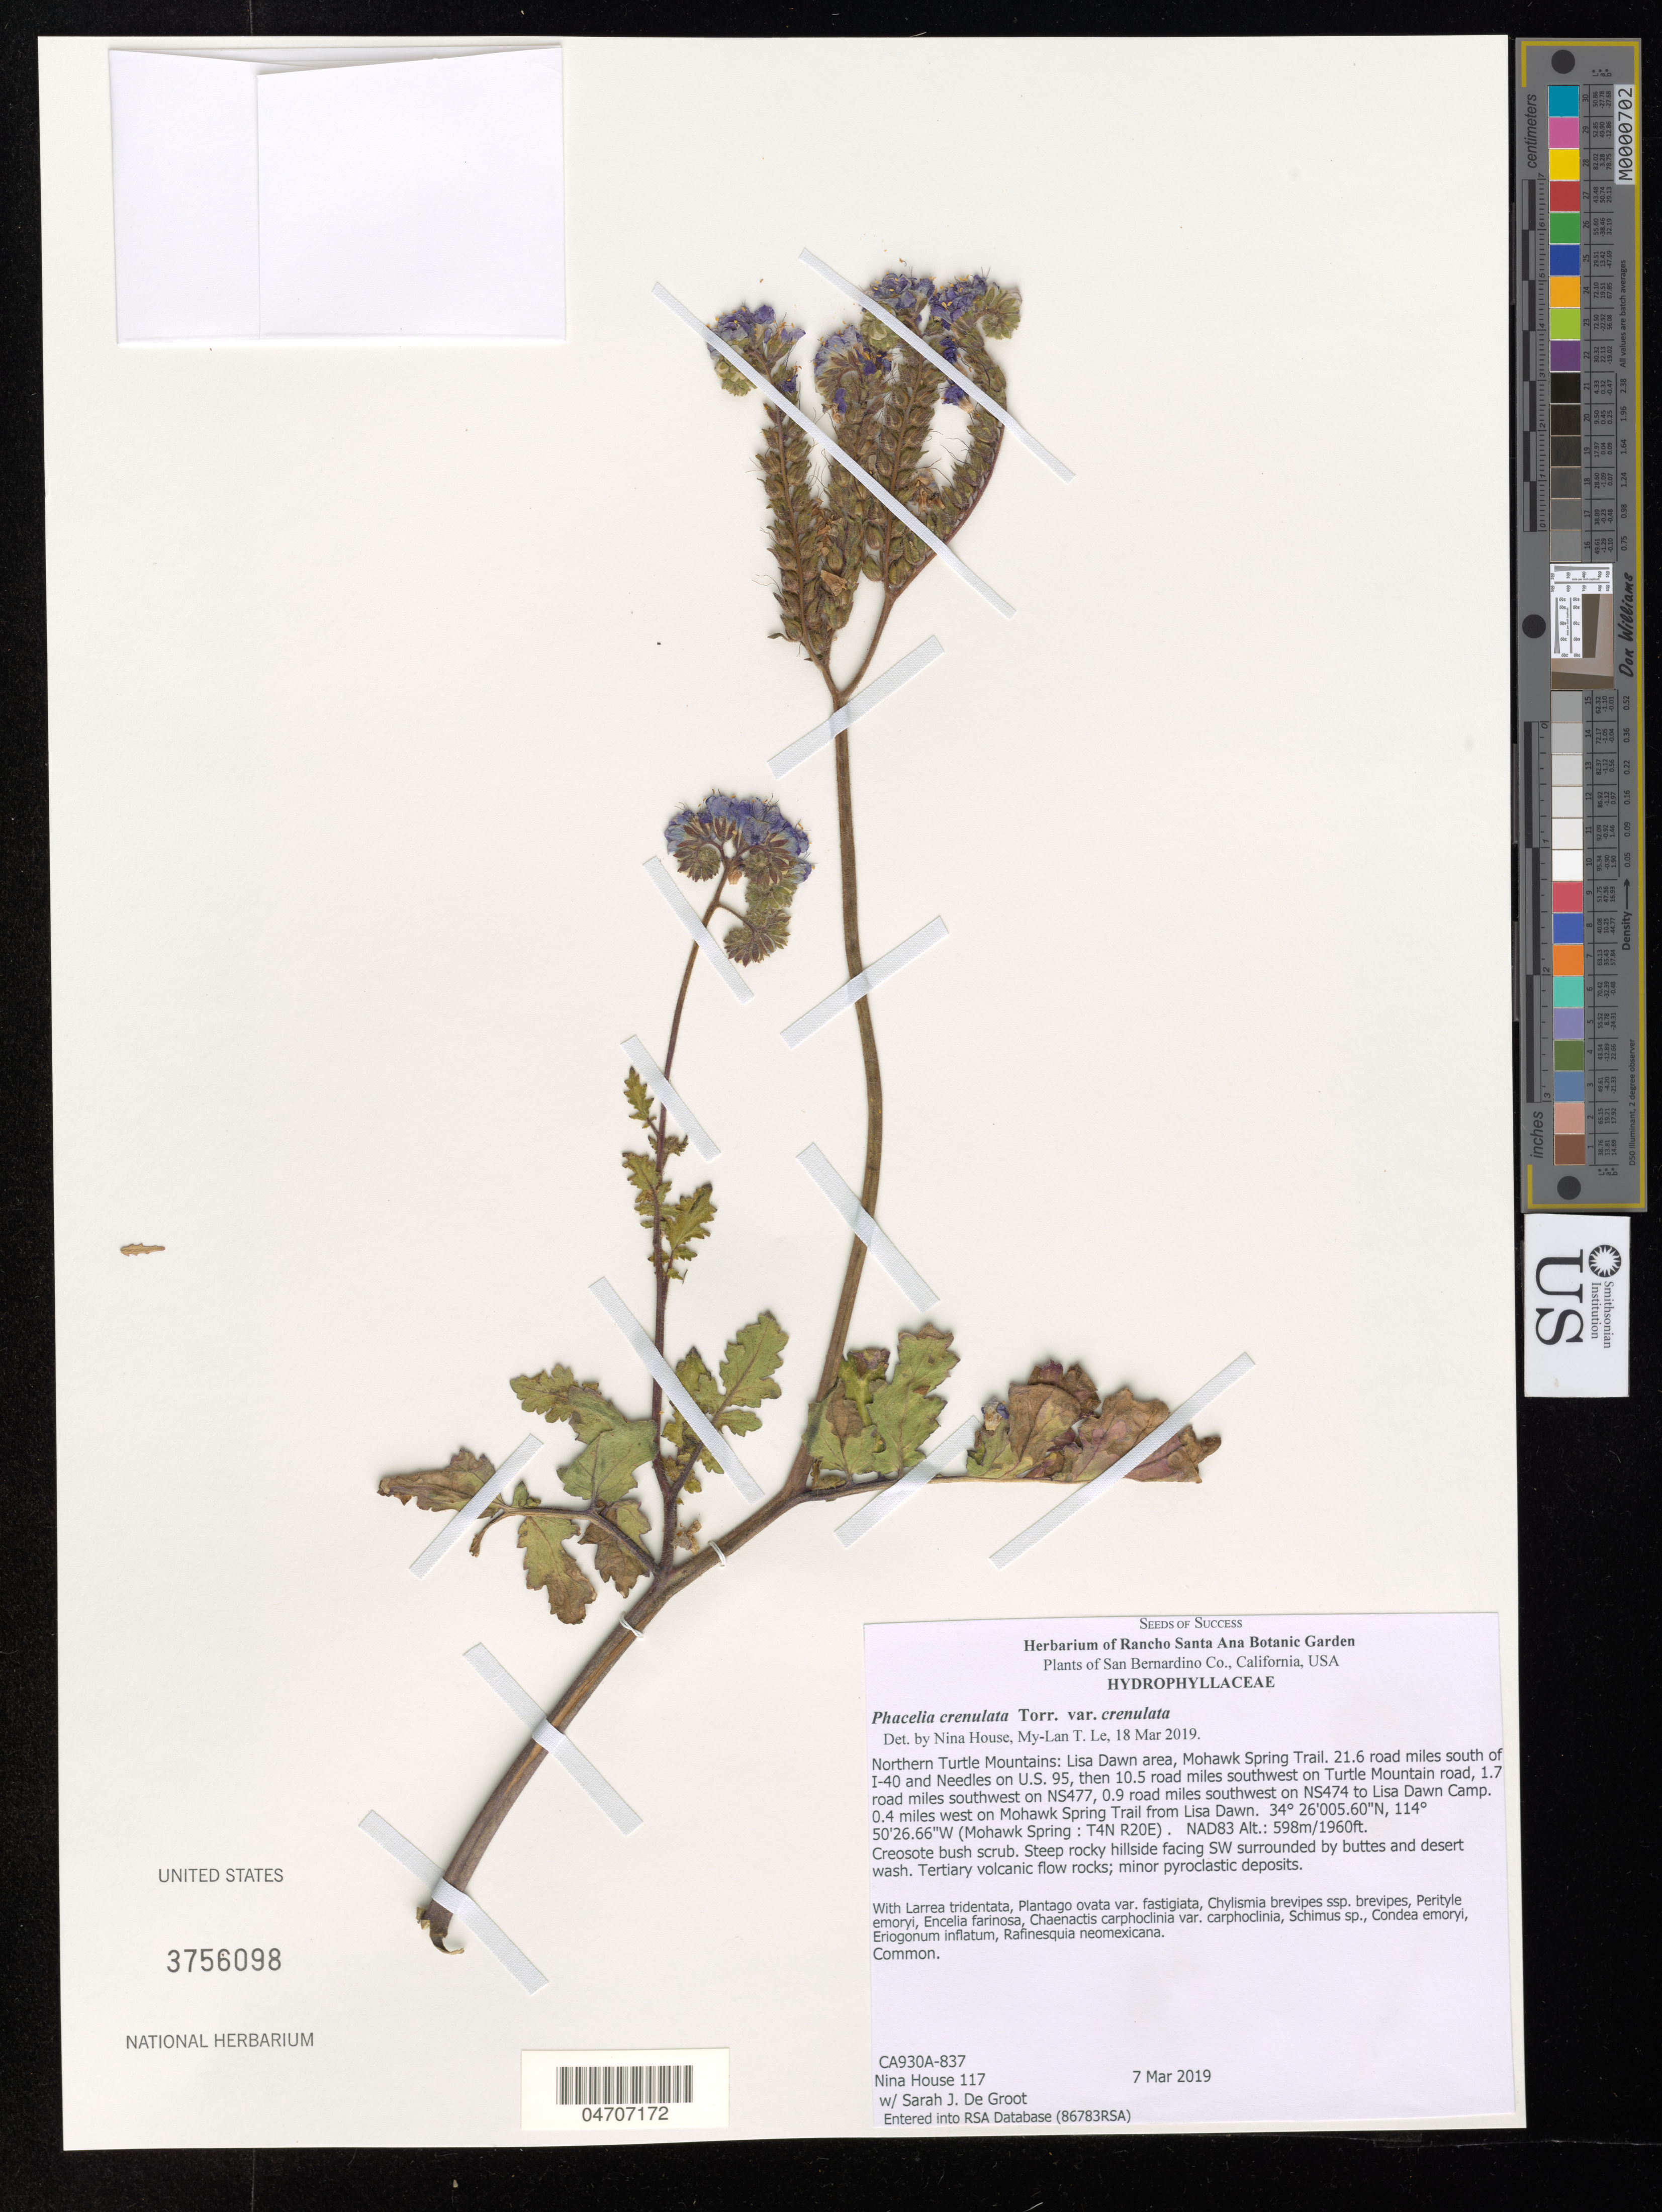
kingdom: Plantae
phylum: Tracheophyta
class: Magnoliopsida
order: Boraginales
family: Hydrophyllaceae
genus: Phacelia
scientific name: Phacelia crenulata var. crenulata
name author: Torr. ex S. Watson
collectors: N. House & S. De Groot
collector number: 117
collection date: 2019-03-07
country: United States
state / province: California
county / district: San Bernardino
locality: San Bernardino Co. Northern Turtle Mountains: Lisa Dawn area, Mohawk Spring Trail. 21.6 road miles south of I-40 and Needles on U.S. 95, then 10.5 road miles southwest on Turtle Mountain road, 1.7 road miles southwest on NS477, 0.9 road miles southwest on NS474 to Lisa Dawn Camp. 0.4 miles west on Mohawk Spring Trail from Lisa Dawn. (Mohawk Spring: T4N R20E). NAD83.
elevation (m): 598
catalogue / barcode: US 3756098